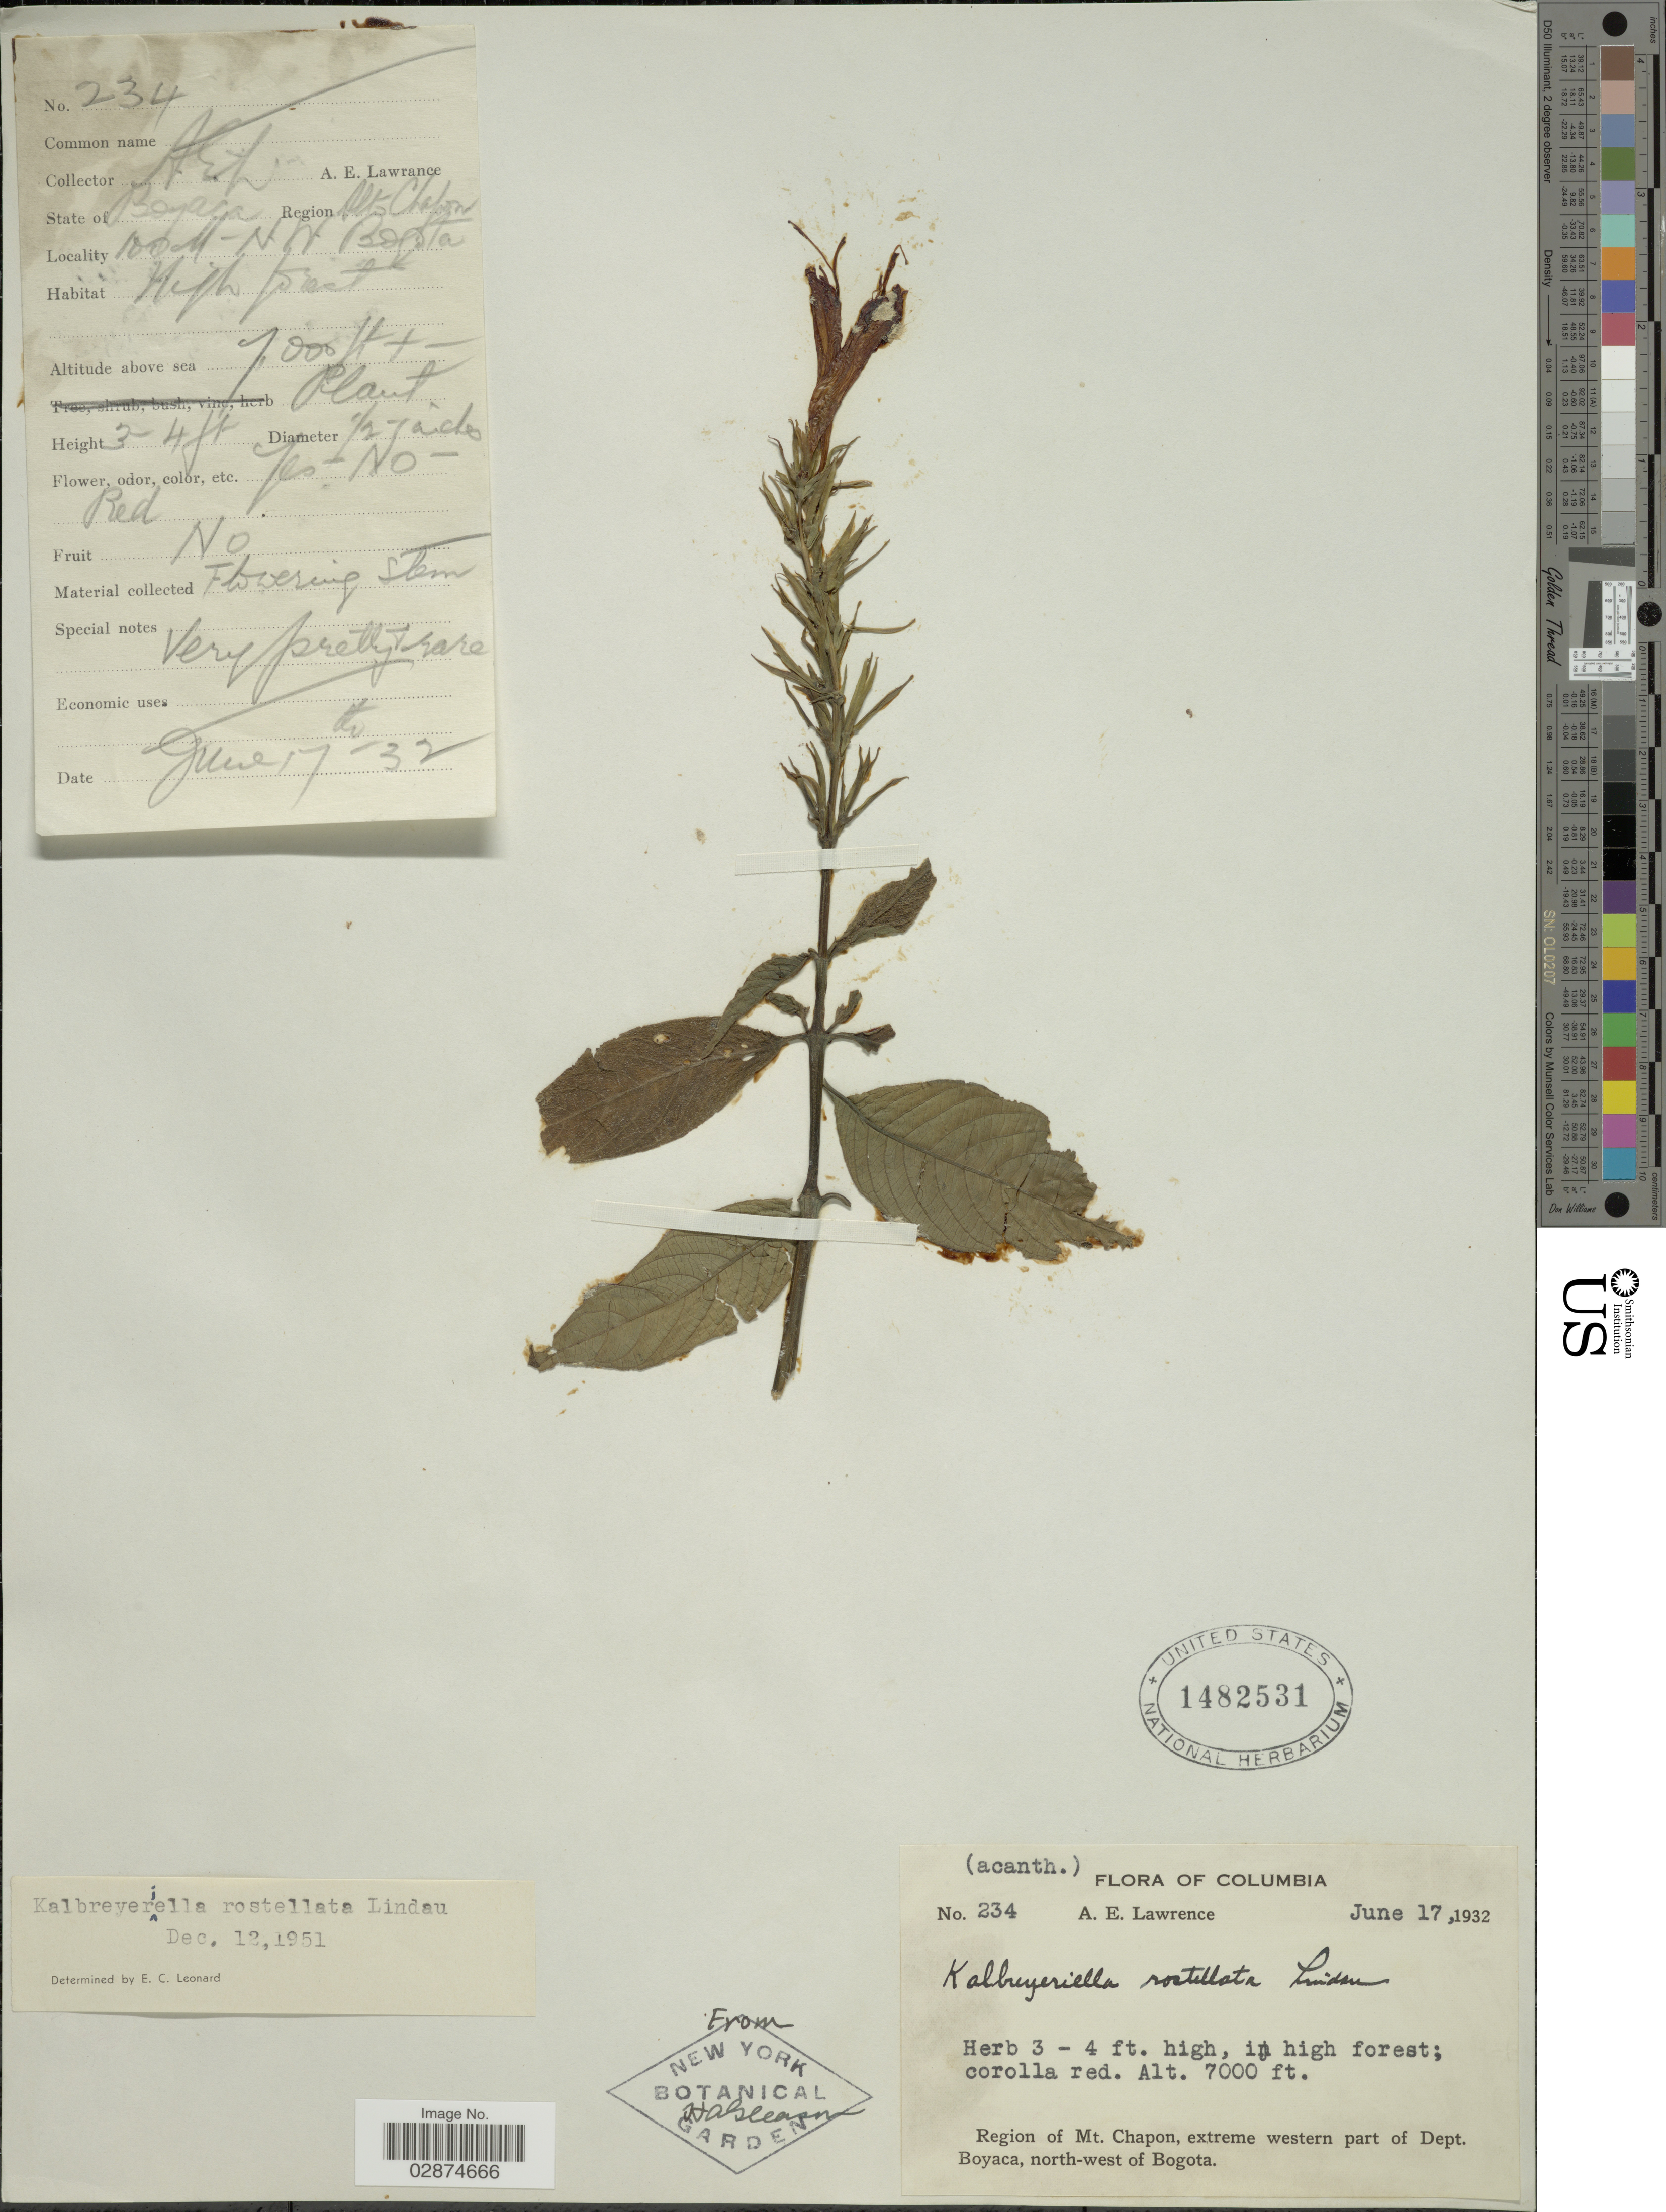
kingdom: Plantae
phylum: Tracheophyta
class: Magnoliopsida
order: Lamiales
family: Acanthaceae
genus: Kalbreyeriella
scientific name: Kalbreyeriella rostellata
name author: Lindau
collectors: A. Lawrence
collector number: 234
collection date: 1932-06-17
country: Colombia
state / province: Boyacá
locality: Region of Mt. Chapon, extreme western part of Dept. Boyaca, north-west of Bogota.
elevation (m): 2134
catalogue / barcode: US 1482531